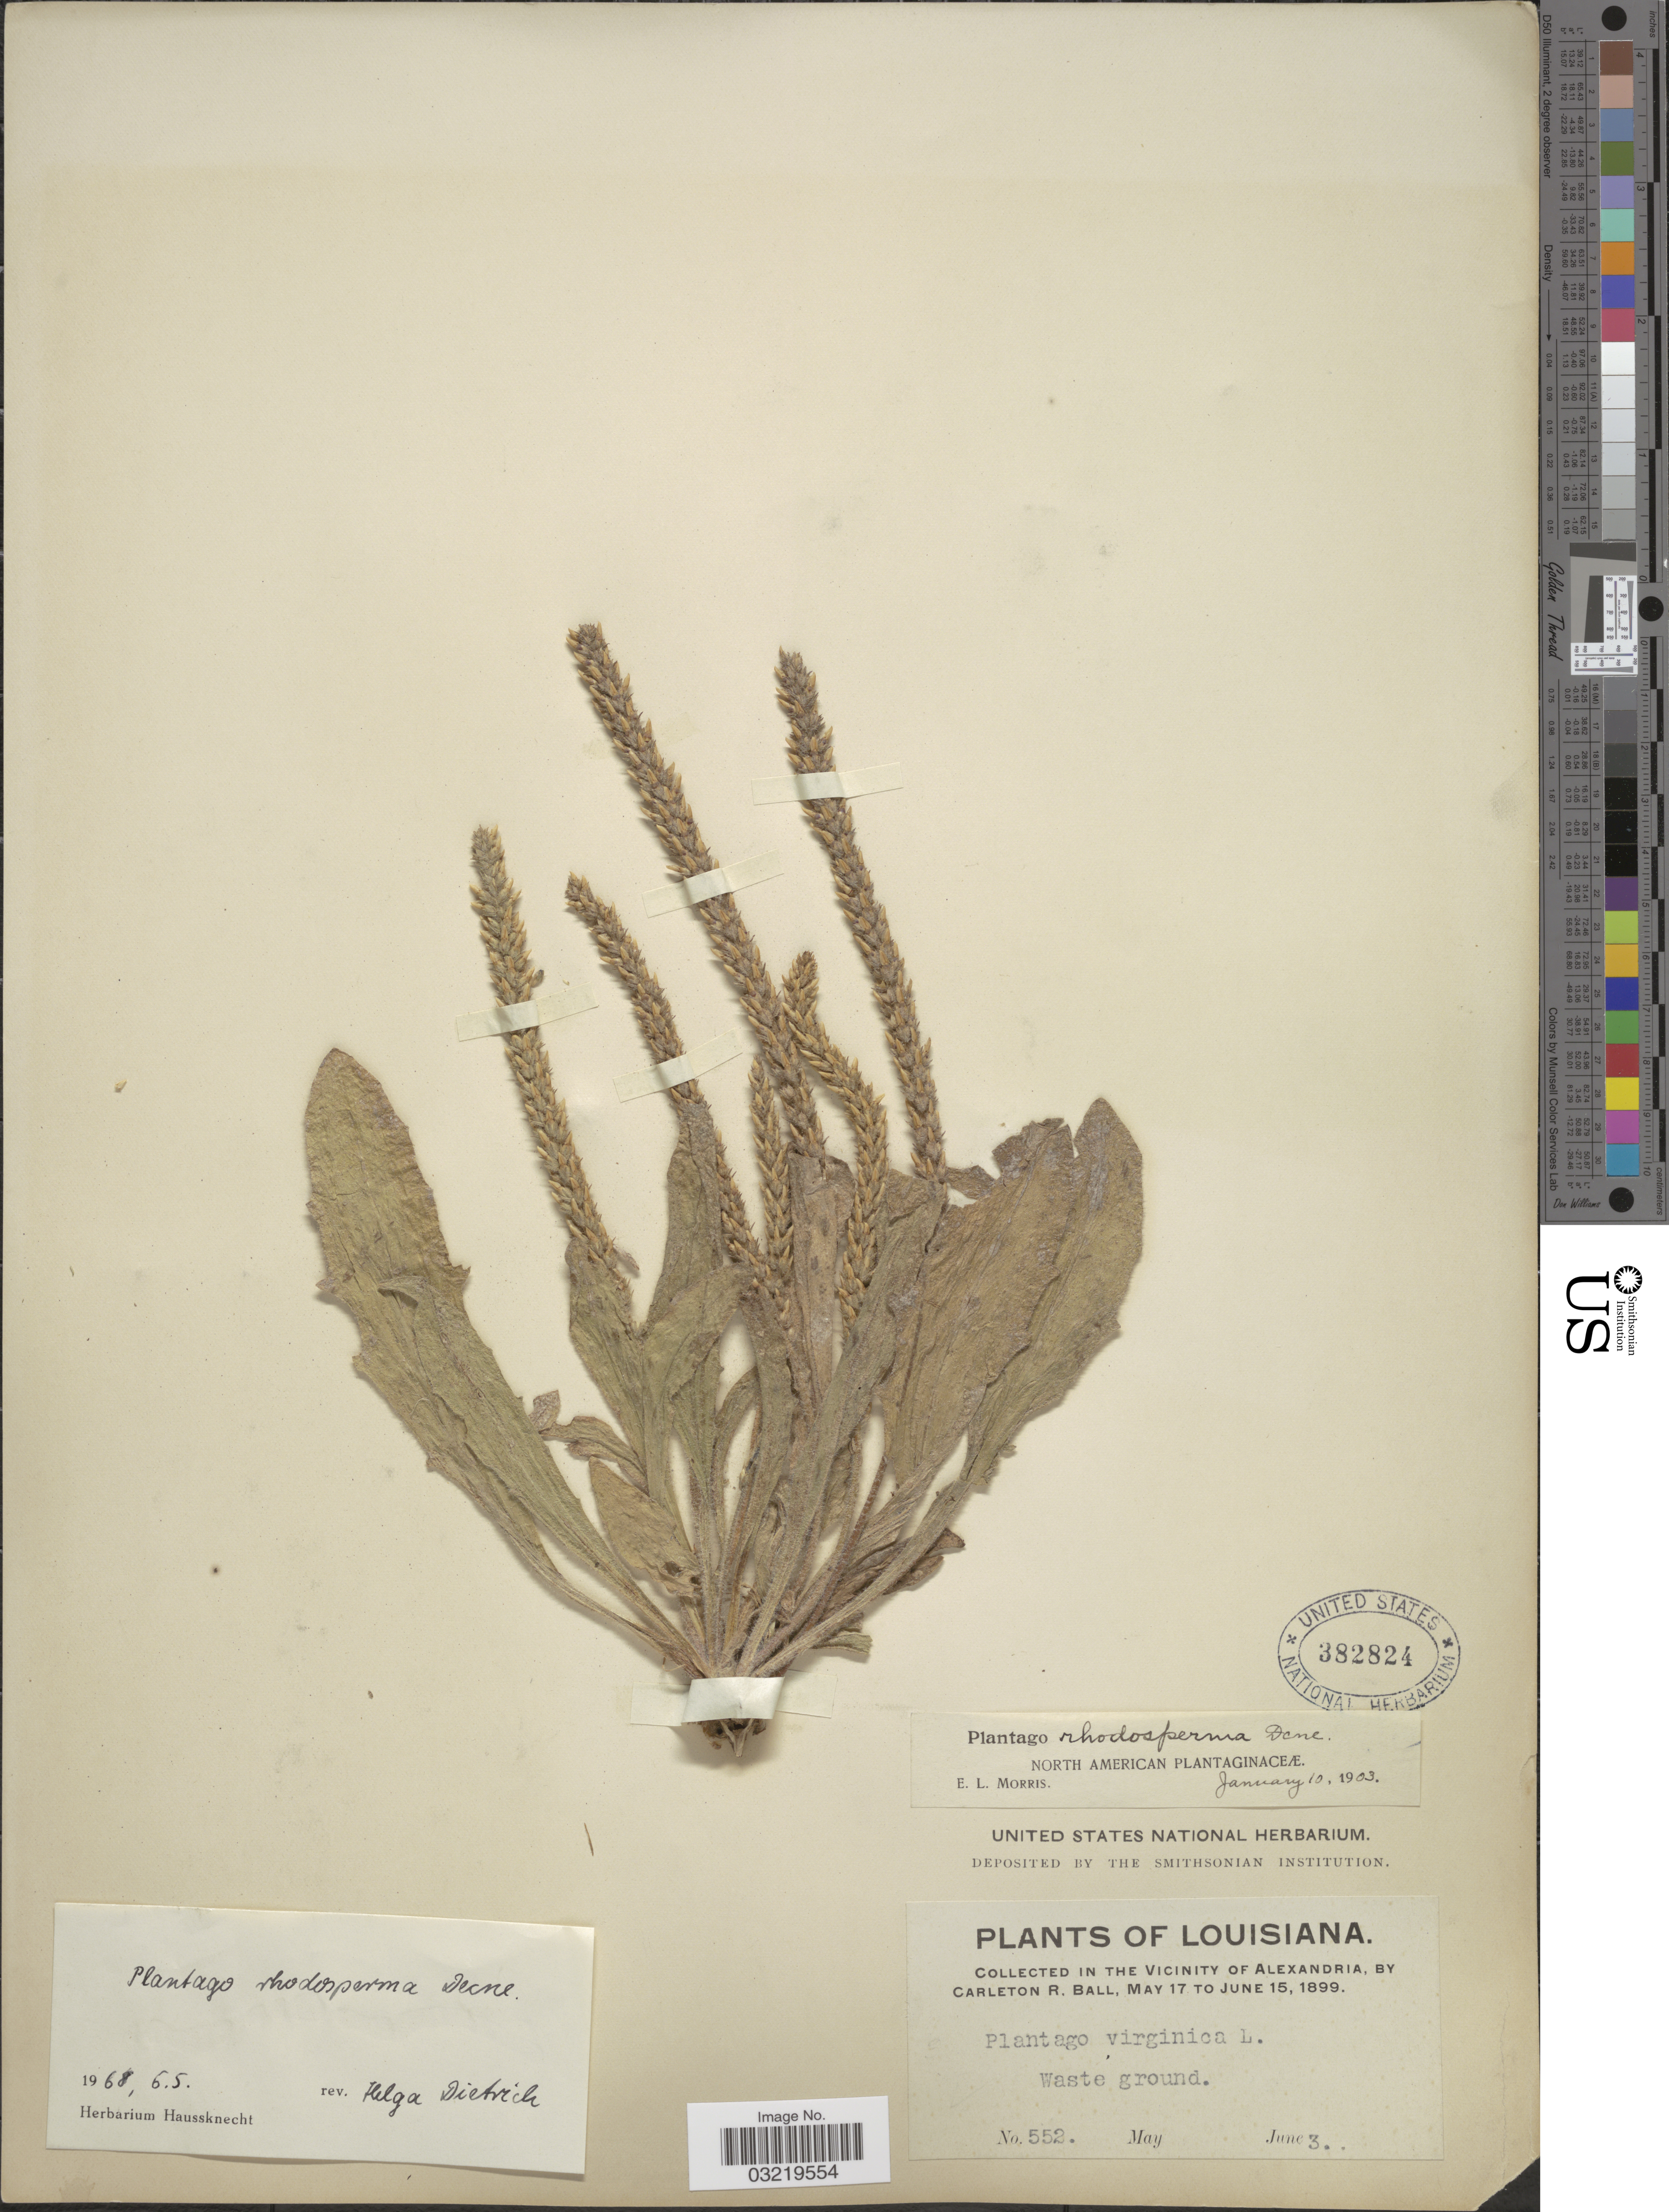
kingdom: Plantae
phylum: Tracheophyta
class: Magnoliopsida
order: Lamiales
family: Plantaginaceae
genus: Plantago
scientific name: Plantago rhodosperma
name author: Decne.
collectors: C. R. Ball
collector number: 552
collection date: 1899-06-03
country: United States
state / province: Louisiana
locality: In the Vicinity of Alexandria. Waste ground.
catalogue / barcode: US 382824